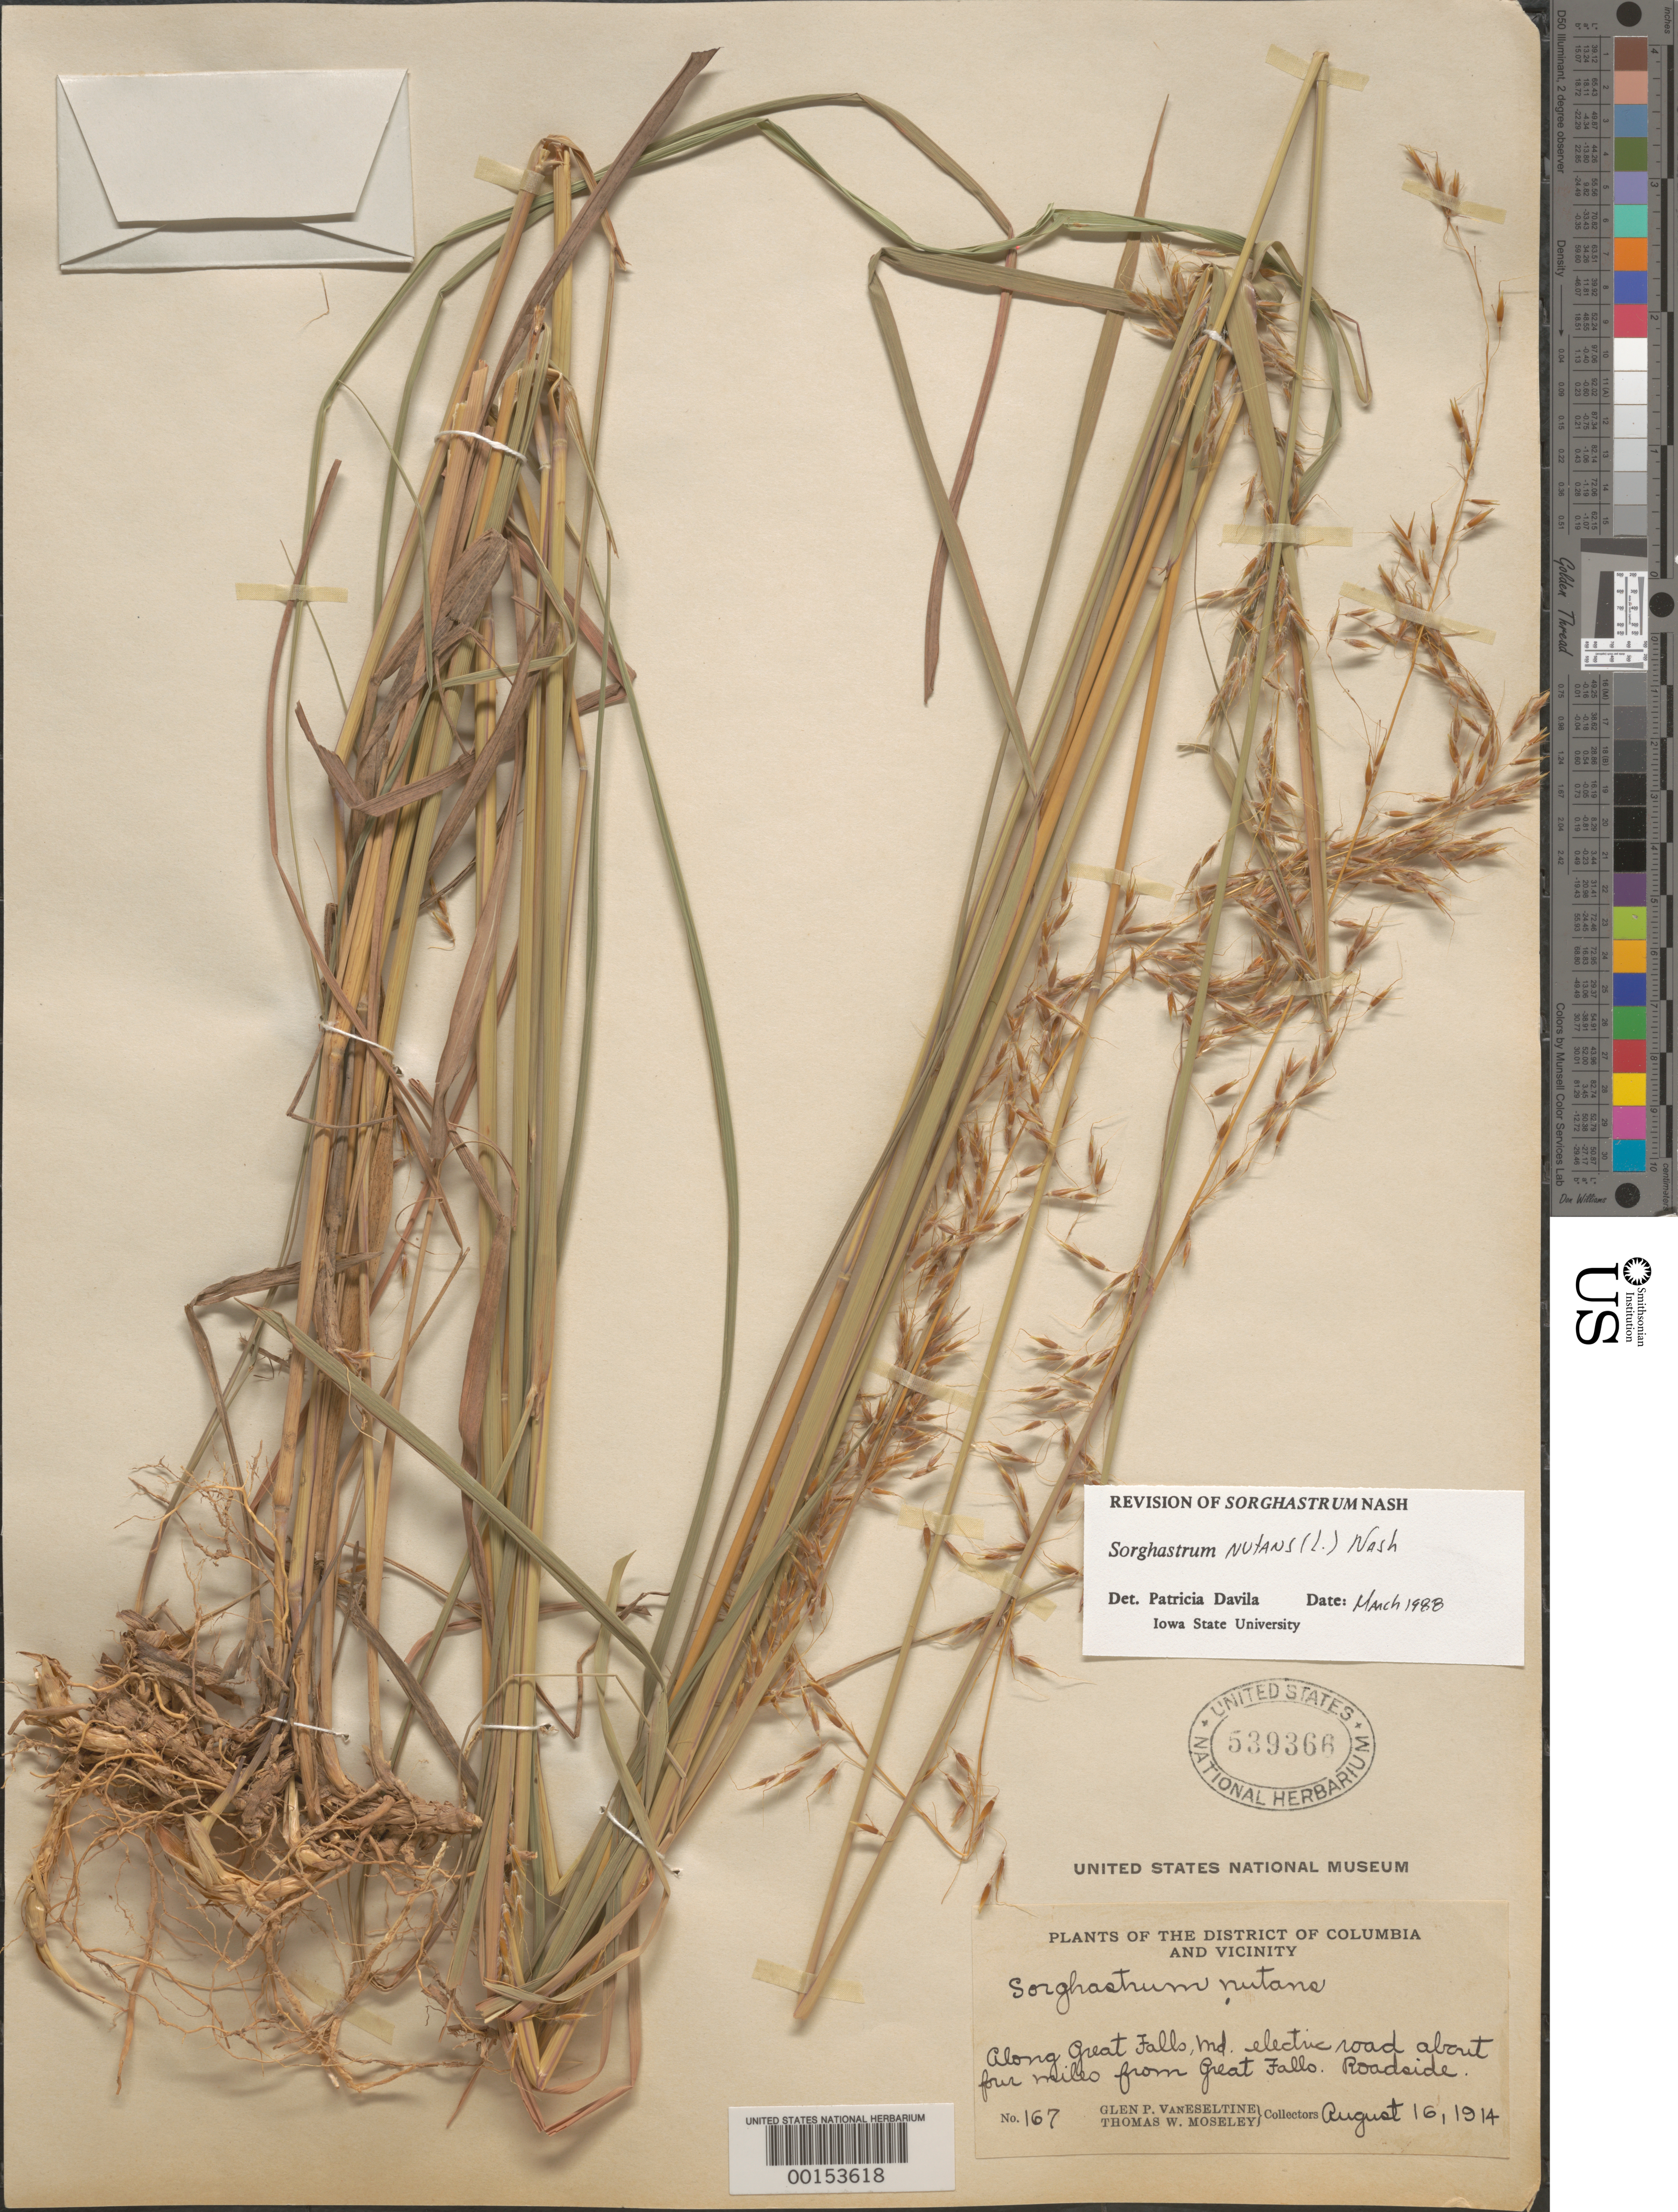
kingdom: Plantae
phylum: Tracheophyta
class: Liliopsida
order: Poales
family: Poaceae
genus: Sorghastrum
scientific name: Sorghastrum nutans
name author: (L.) Nash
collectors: G. P. Van Eseltine & T. Moseley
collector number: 167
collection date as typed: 16 Aug 1914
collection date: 1914-08-16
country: United States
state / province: Maryland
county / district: Montgomery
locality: Along Great Falls, electric road about 4 mi. from Great Falls C. & O. Canal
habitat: Roadisde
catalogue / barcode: US 539366